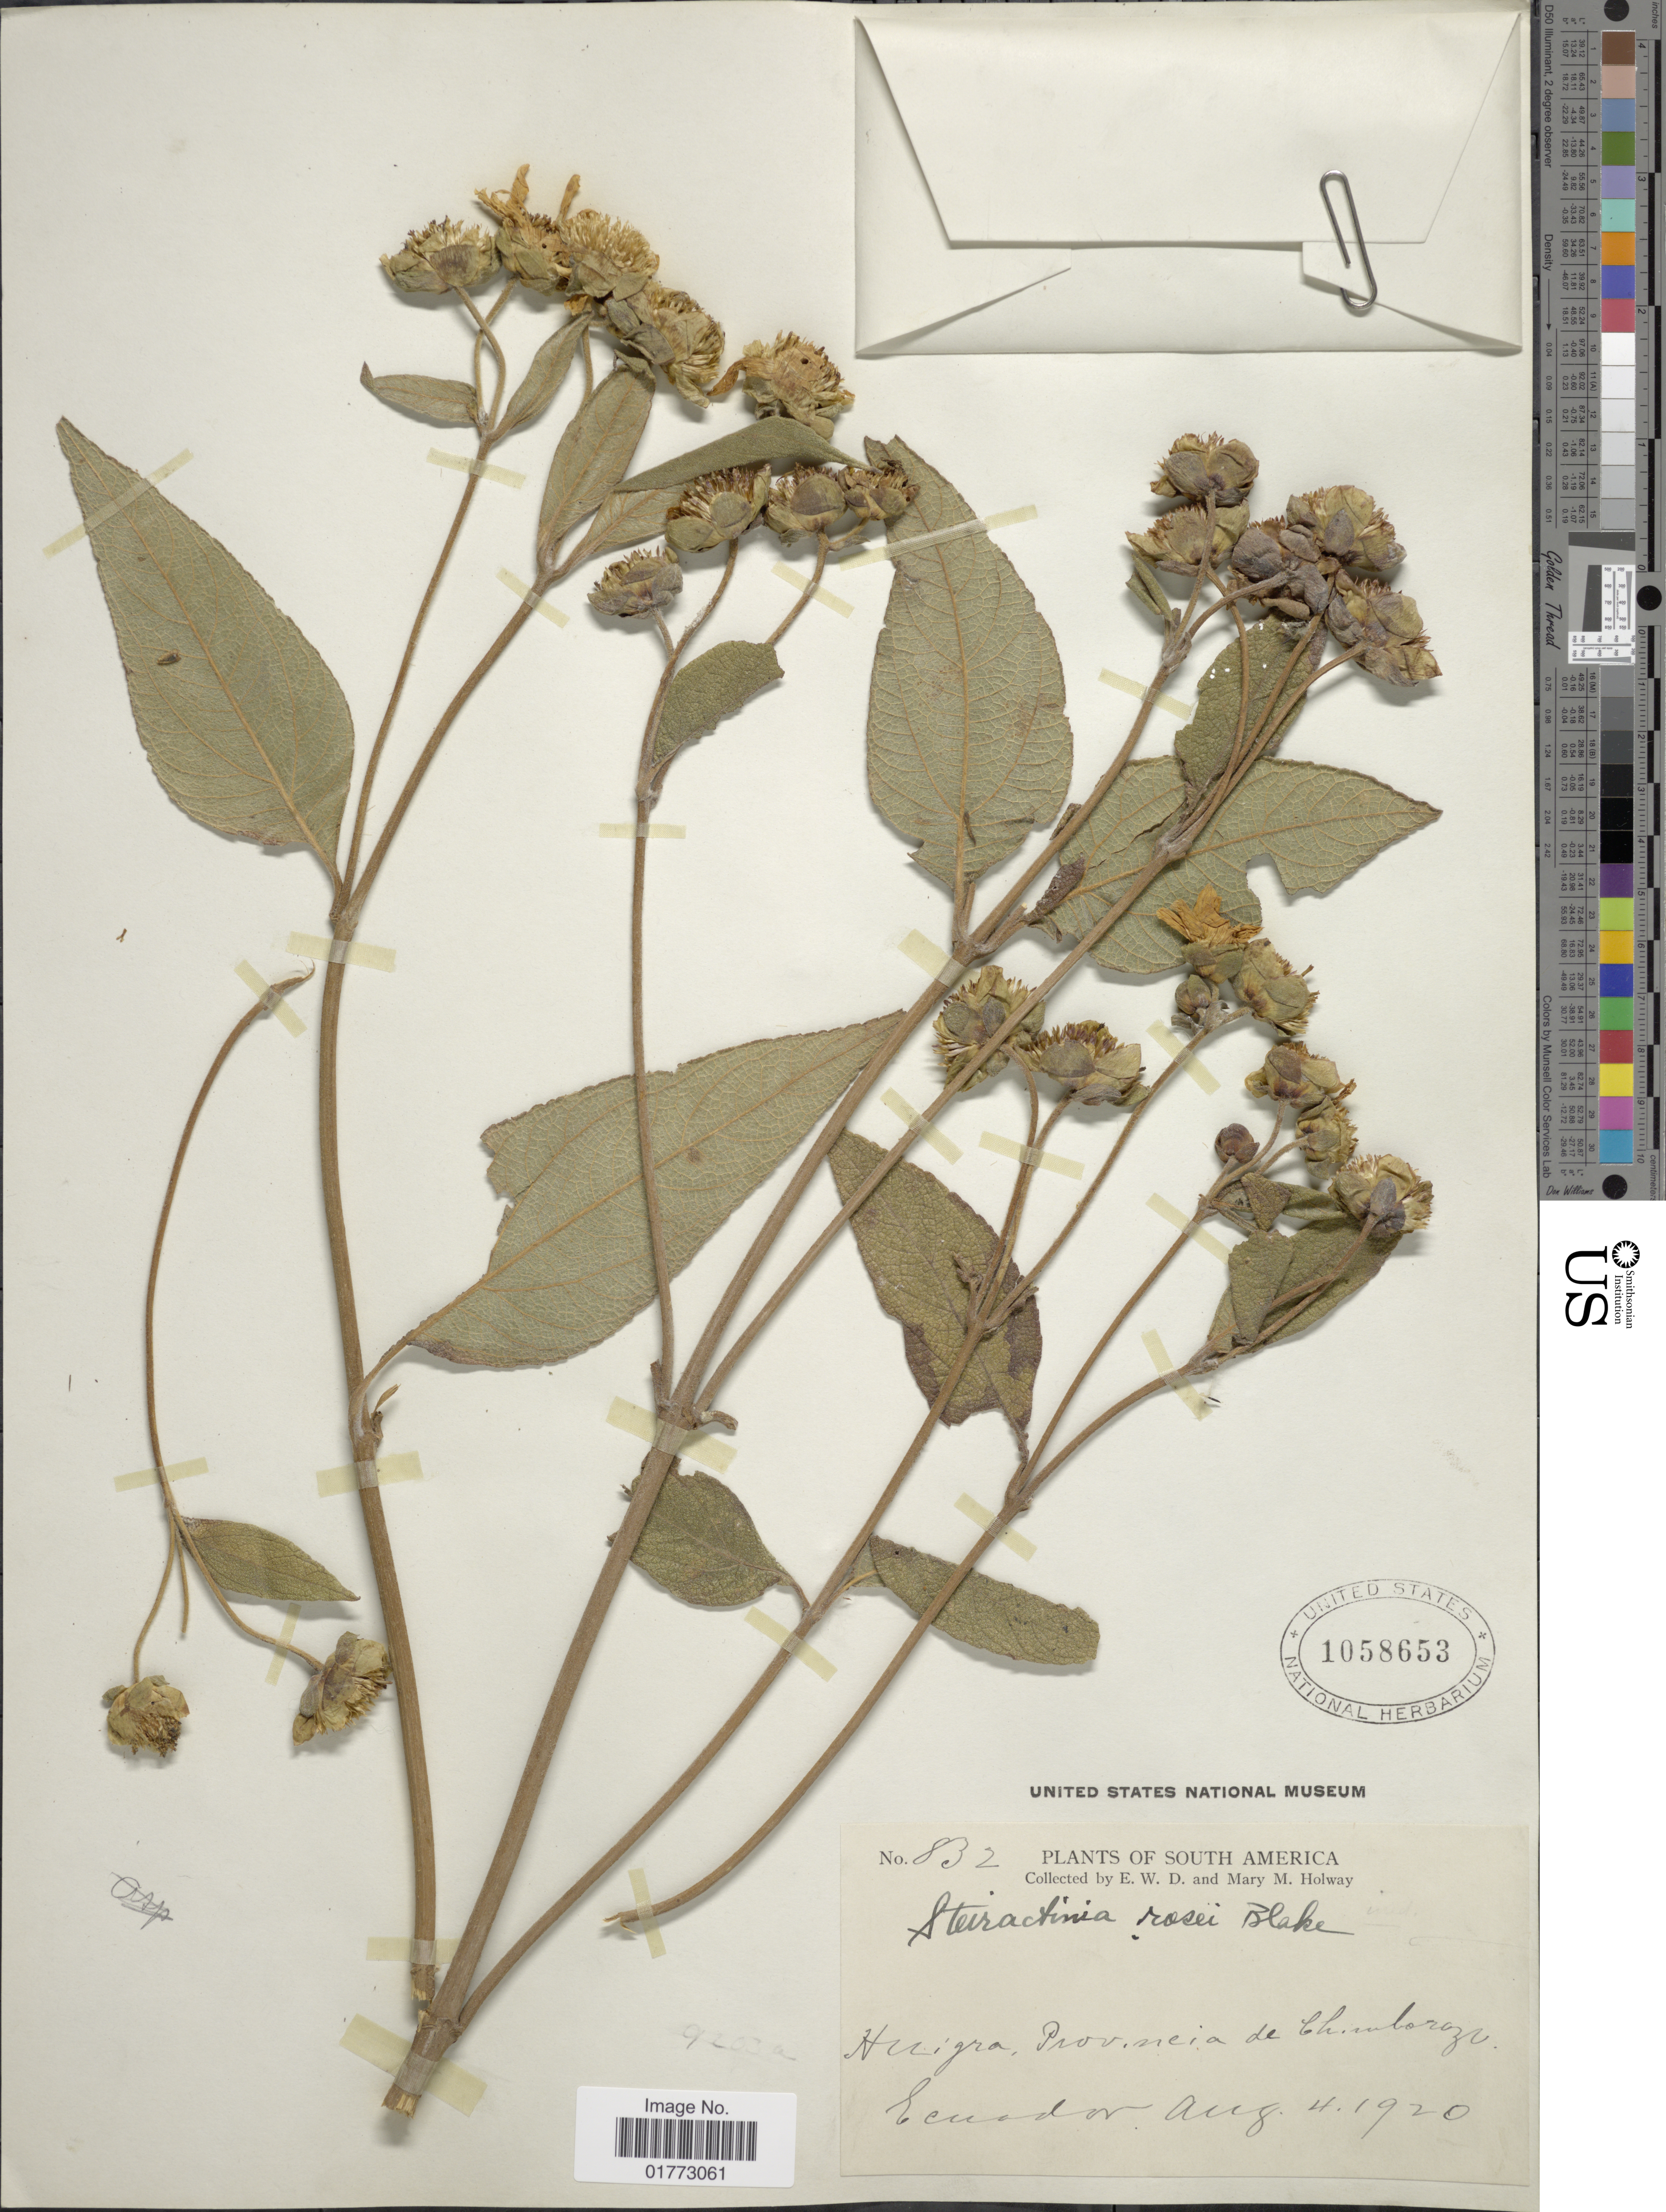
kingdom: Plantae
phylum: Tracheophyta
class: Magnoliopsida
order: Asterales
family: Asteraceae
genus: Steiractinia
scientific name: Steiractinia sodiroi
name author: (Hieron. ex Sodiro) S.F. Blake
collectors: E. W. D. Holway & M. M. Holway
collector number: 832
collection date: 1920-08-04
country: Ecuador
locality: Huigra, Prov. meia de Bhimlarzu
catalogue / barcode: US 1058653